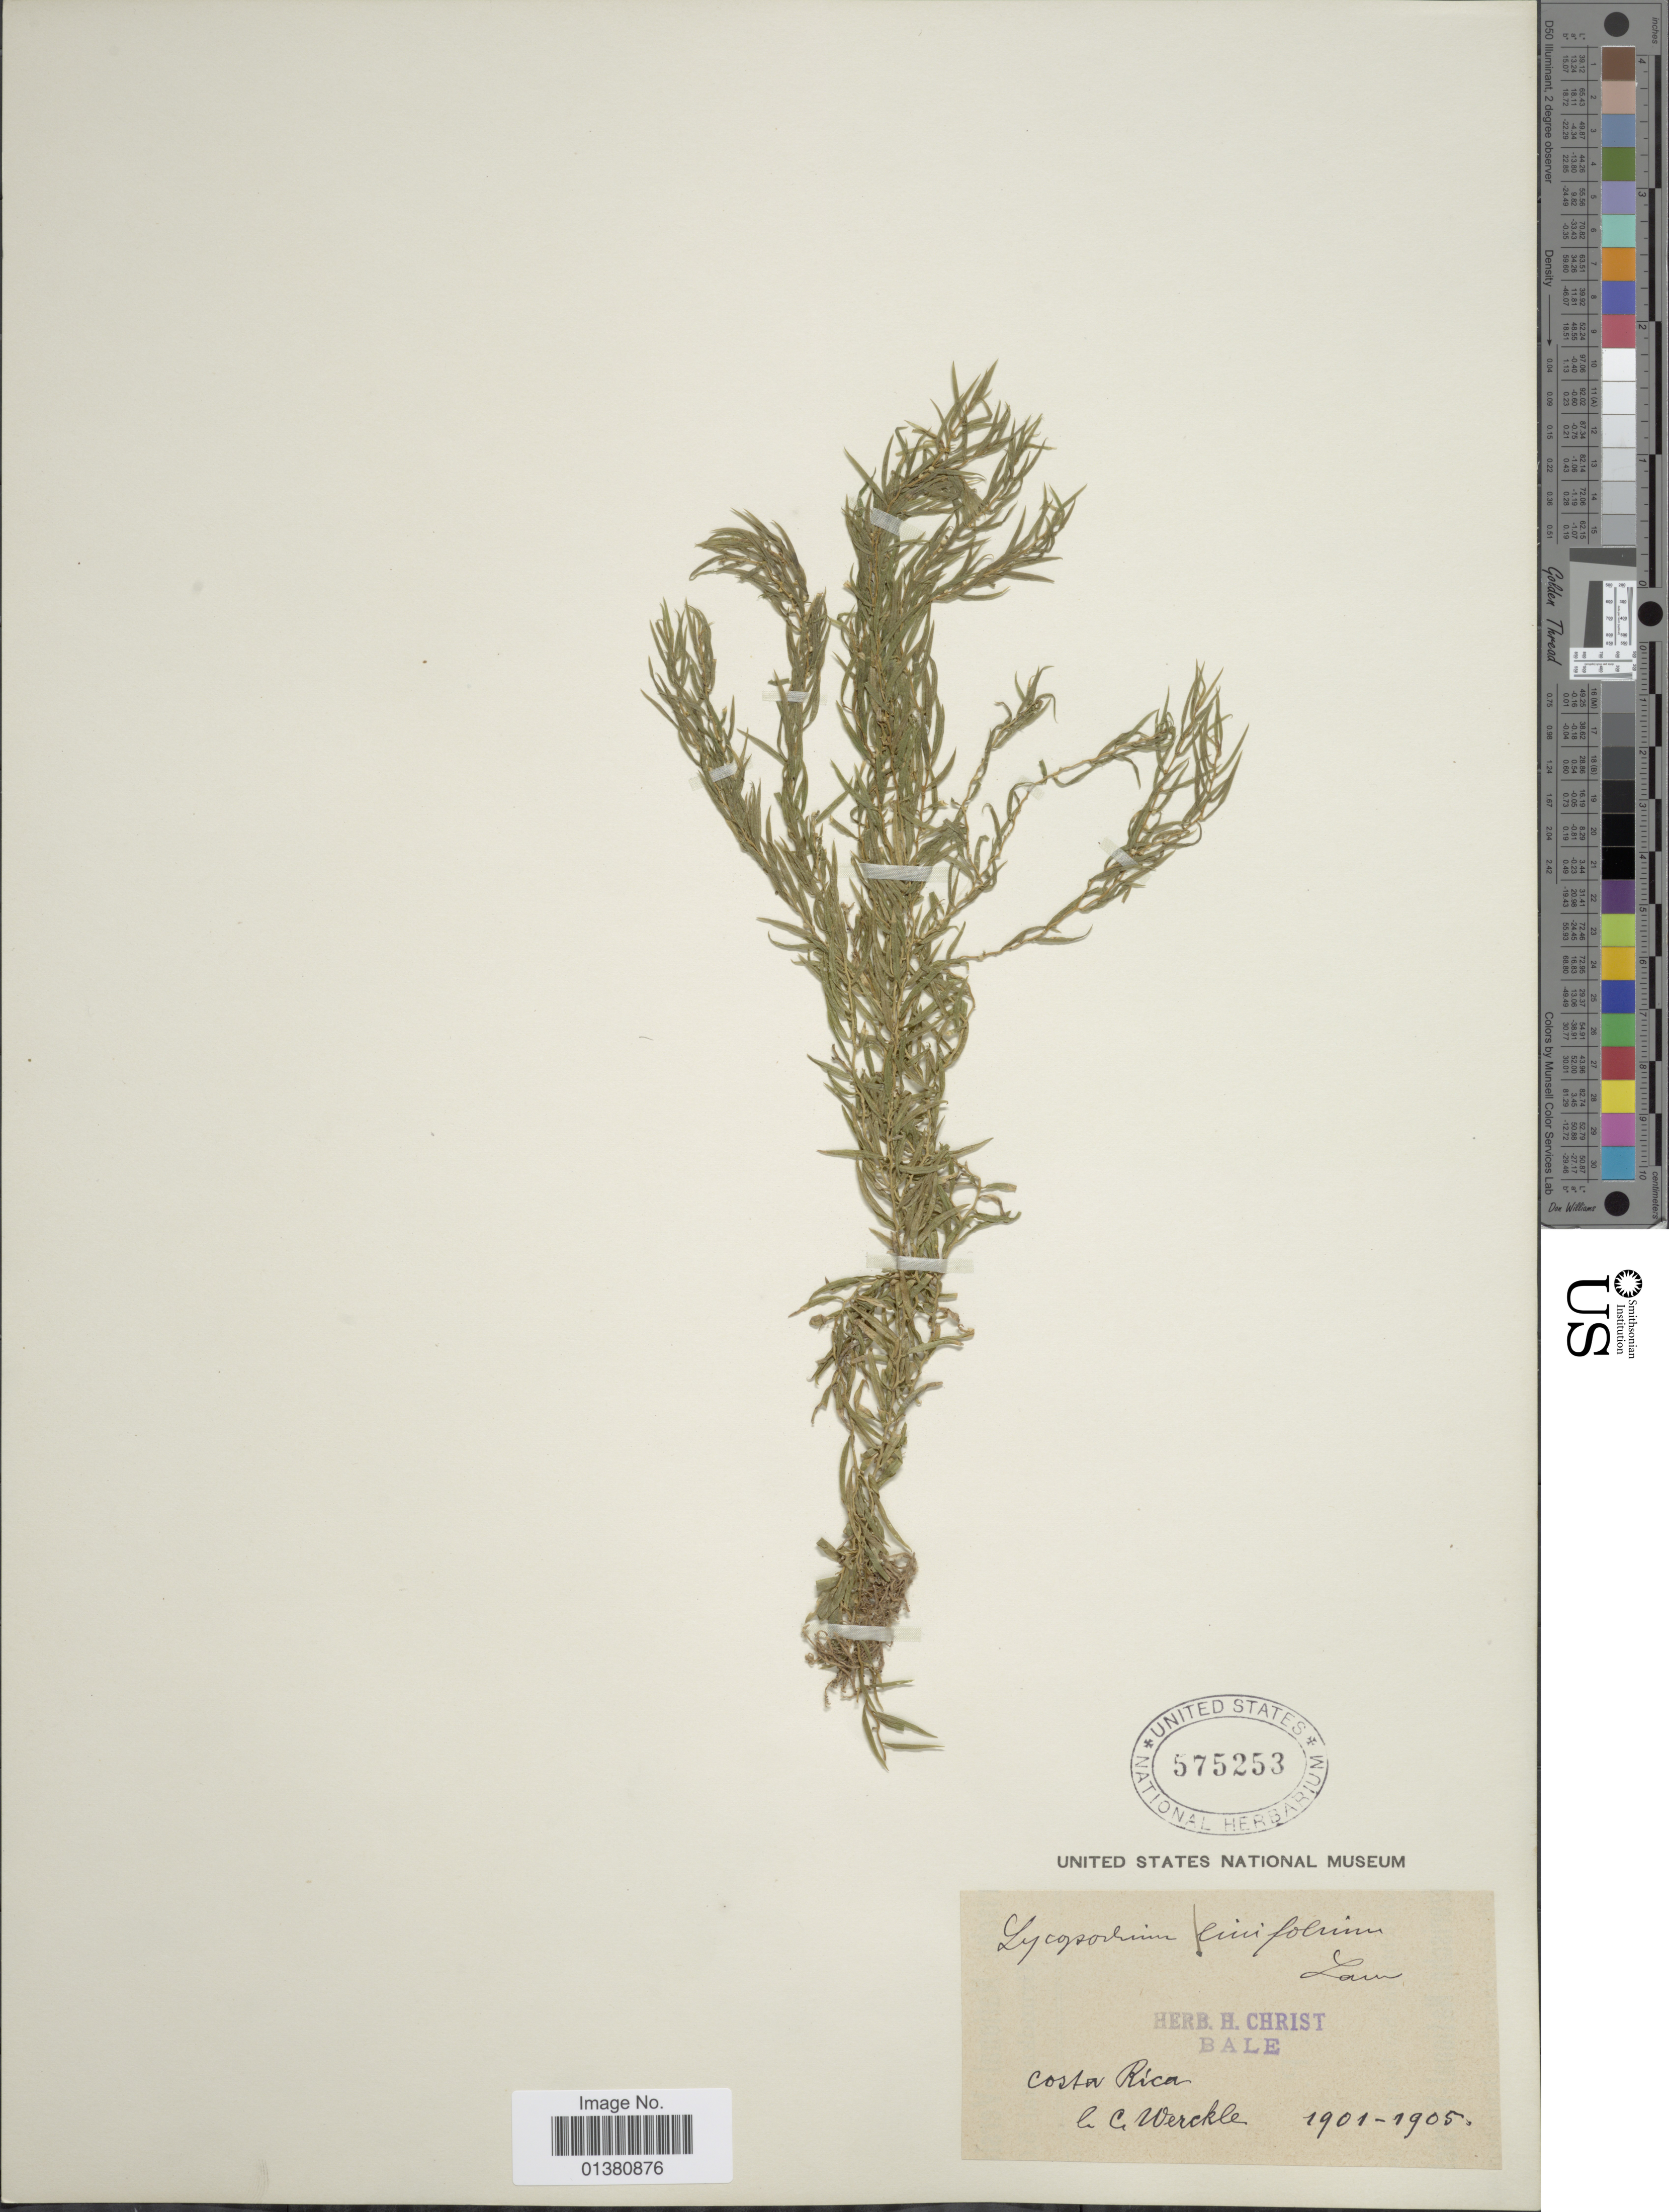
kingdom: Plantae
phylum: Tracheophyta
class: Lycopodiopsida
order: Lycopodiales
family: Lycopodiaceae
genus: Phlegmariurus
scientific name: Phlegmariurus linifolius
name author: (L.) B. Øllg.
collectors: C. C Wercklé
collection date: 1901/1905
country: Costa Rica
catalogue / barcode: US 575253